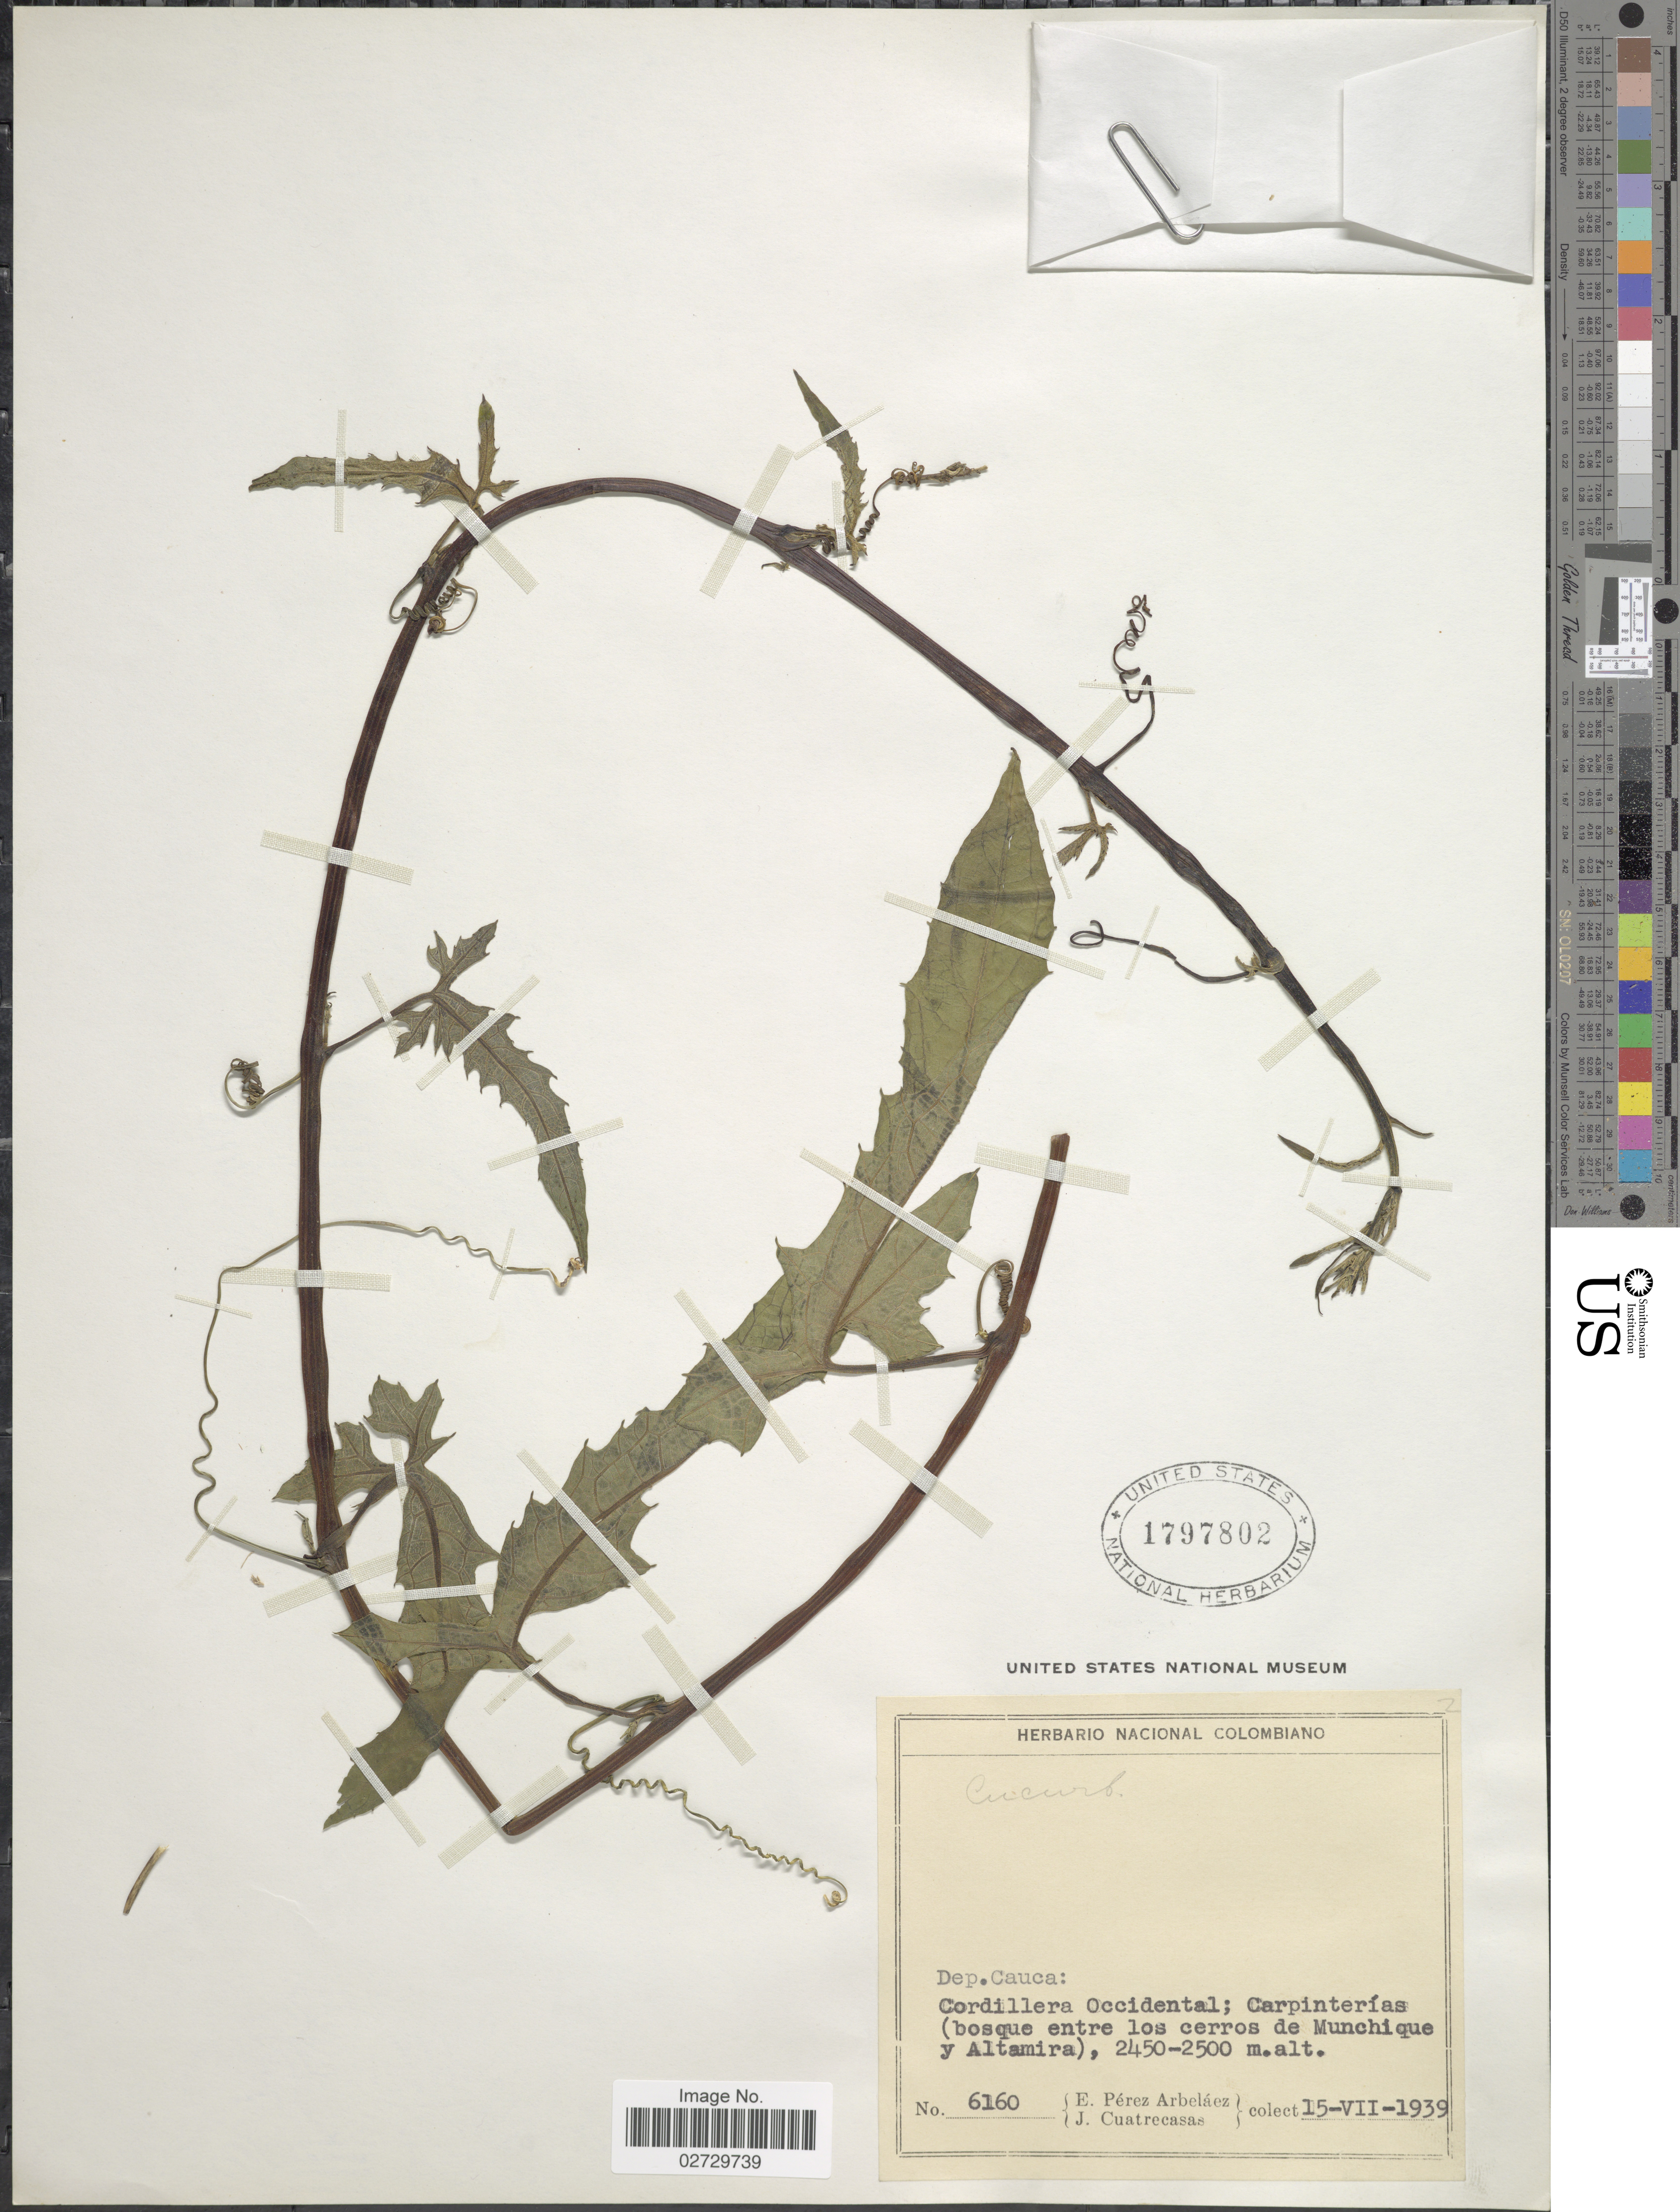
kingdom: Plantae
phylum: Tracheophyta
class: Magnoliopsida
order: Cucurbitales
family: Cucurbitaceae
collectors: E. Pérez Arbeláez & J. Cuatrecasas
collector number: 6160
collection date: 1939-07-15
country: Colombia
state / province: Cauca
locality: Dep. Cauca. Cordillera Occidental; Carpinterias ( bosque entre los cerros de Munchique y Altamira)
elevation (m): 2450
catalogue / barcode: US 1797802